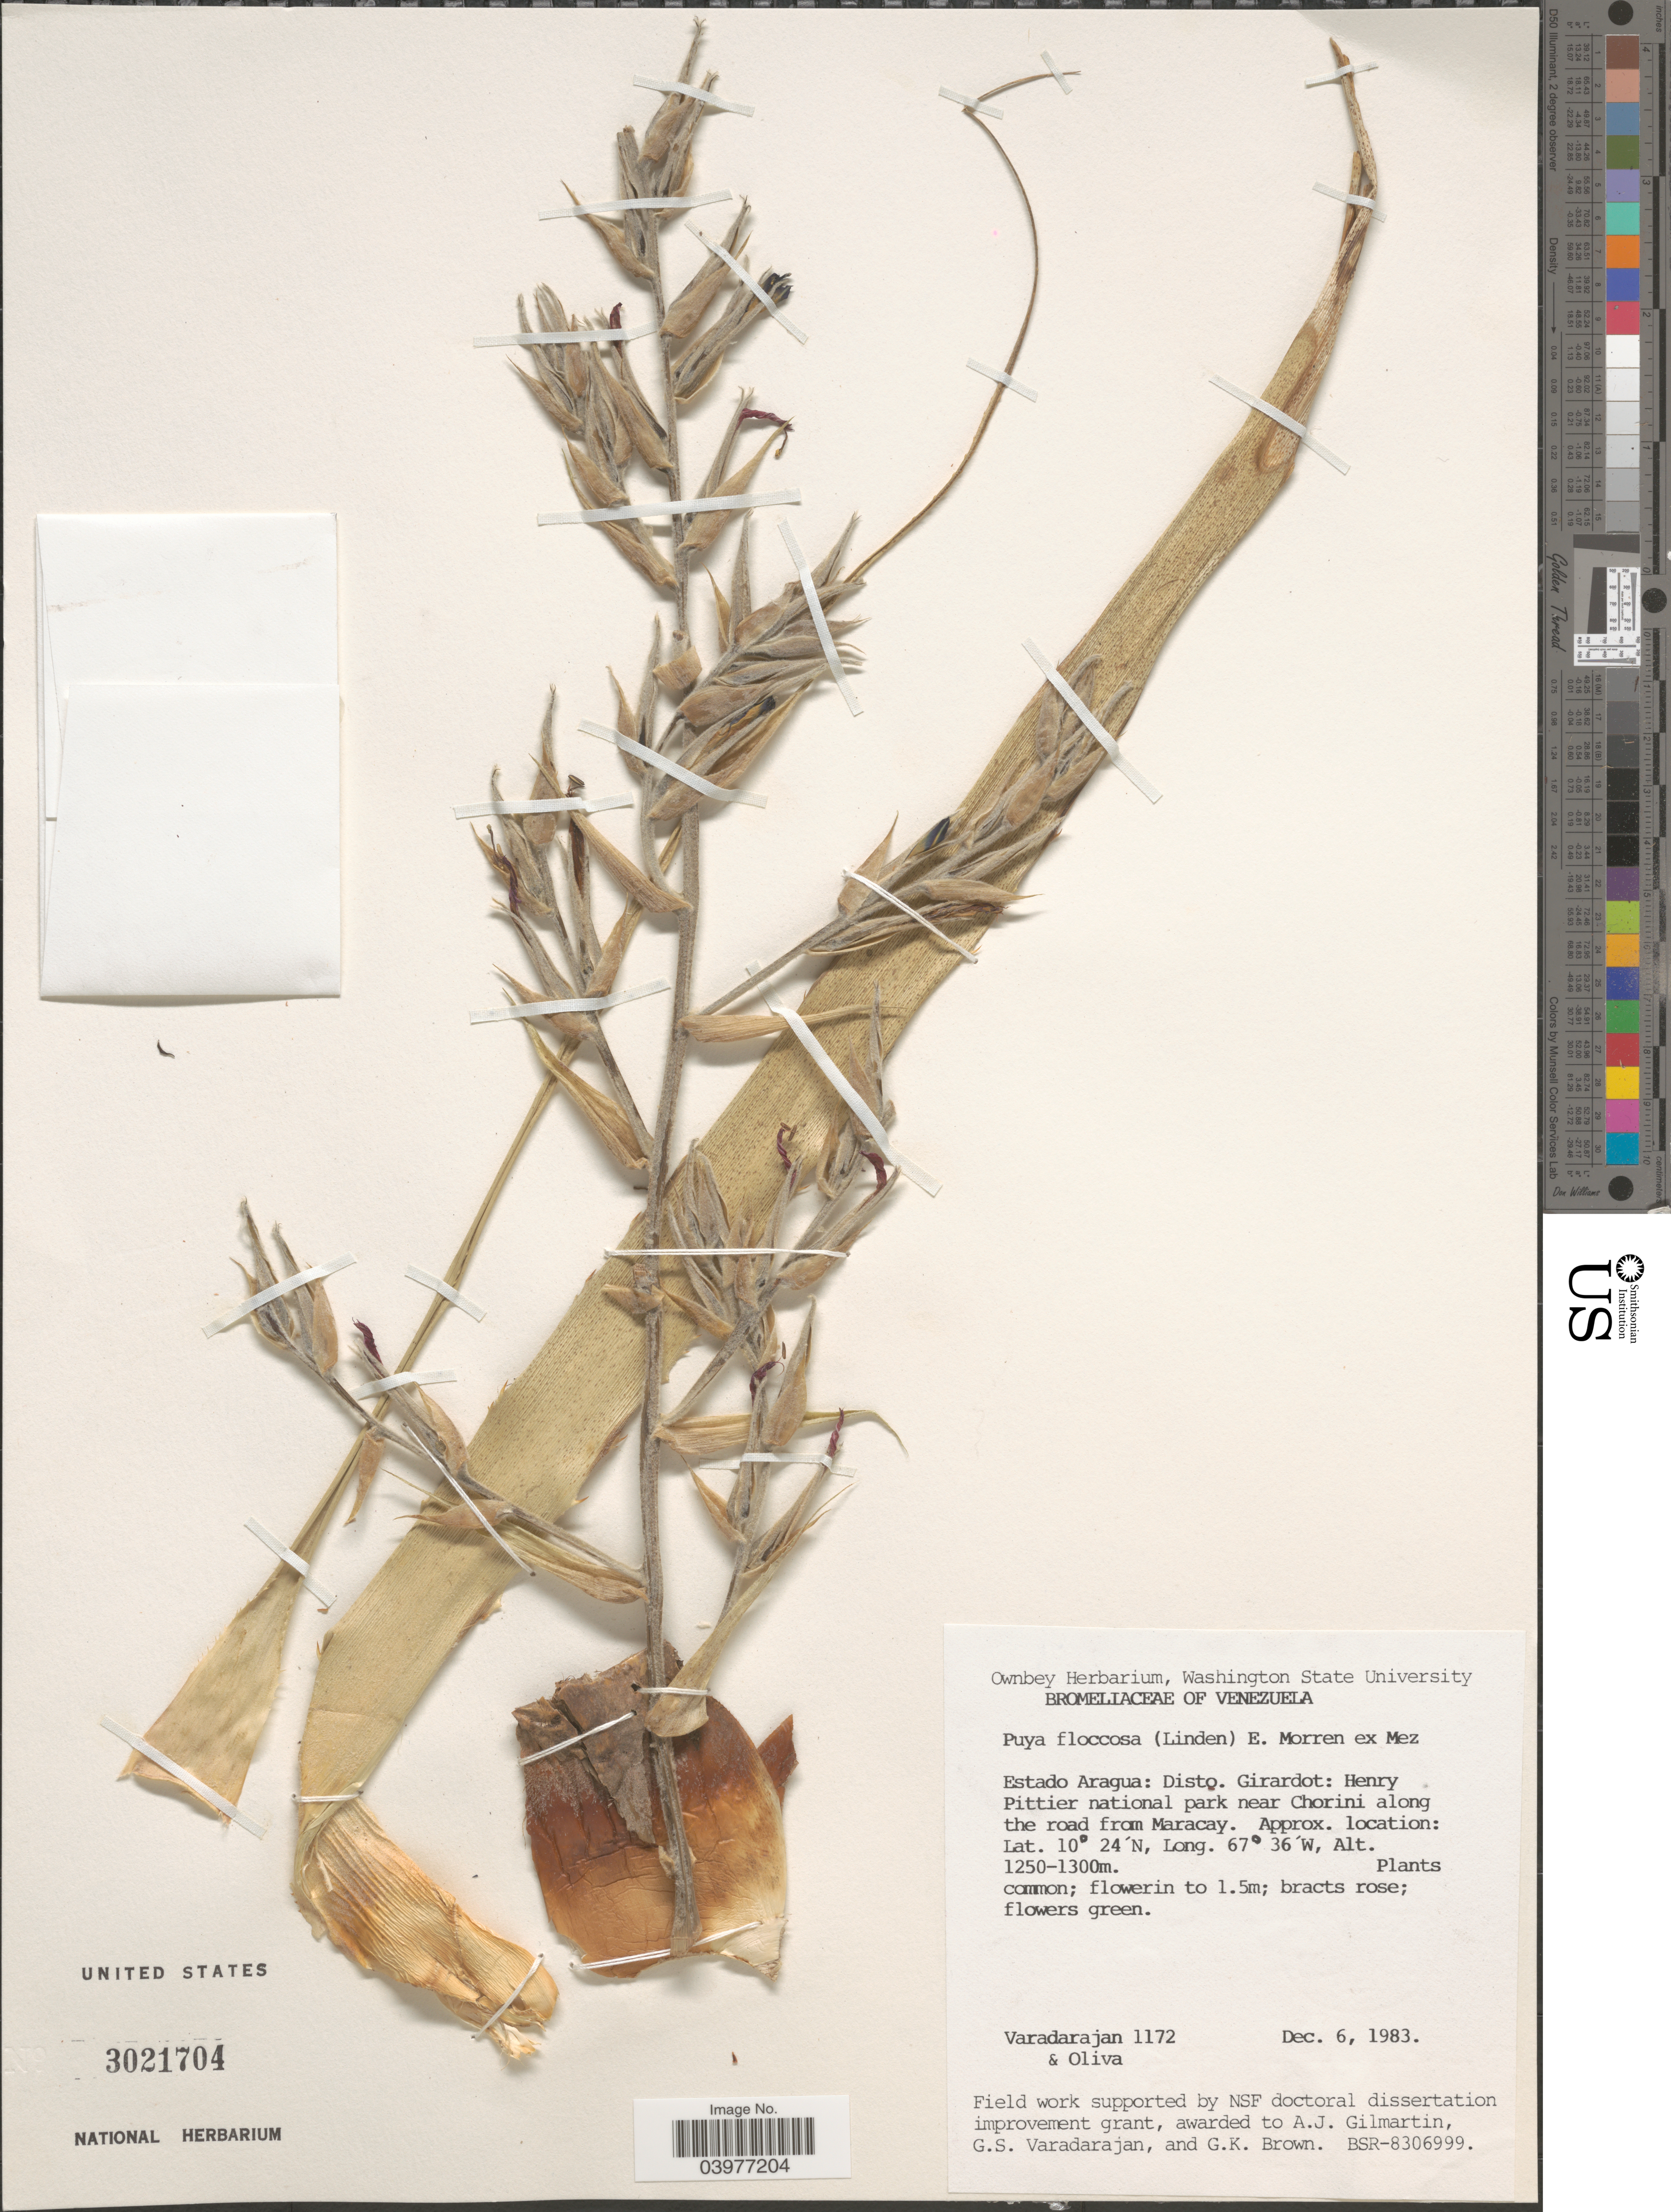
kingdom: Plantae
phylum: Tracheophyta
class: Liliopsida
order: Poales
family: Bromeliaceae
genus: Puya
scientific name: Puya floccosa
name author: (Linden) É. Morren ex Mez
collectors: G. S. Varadarajan & -. Oliva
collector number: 1172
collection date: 1983-12-06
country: Venezuela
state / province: Aragua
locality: Disto. Girardot: Henry Pittier national park near Chorini along the road from Maracay.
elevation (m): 1250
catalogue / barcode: US 3021704